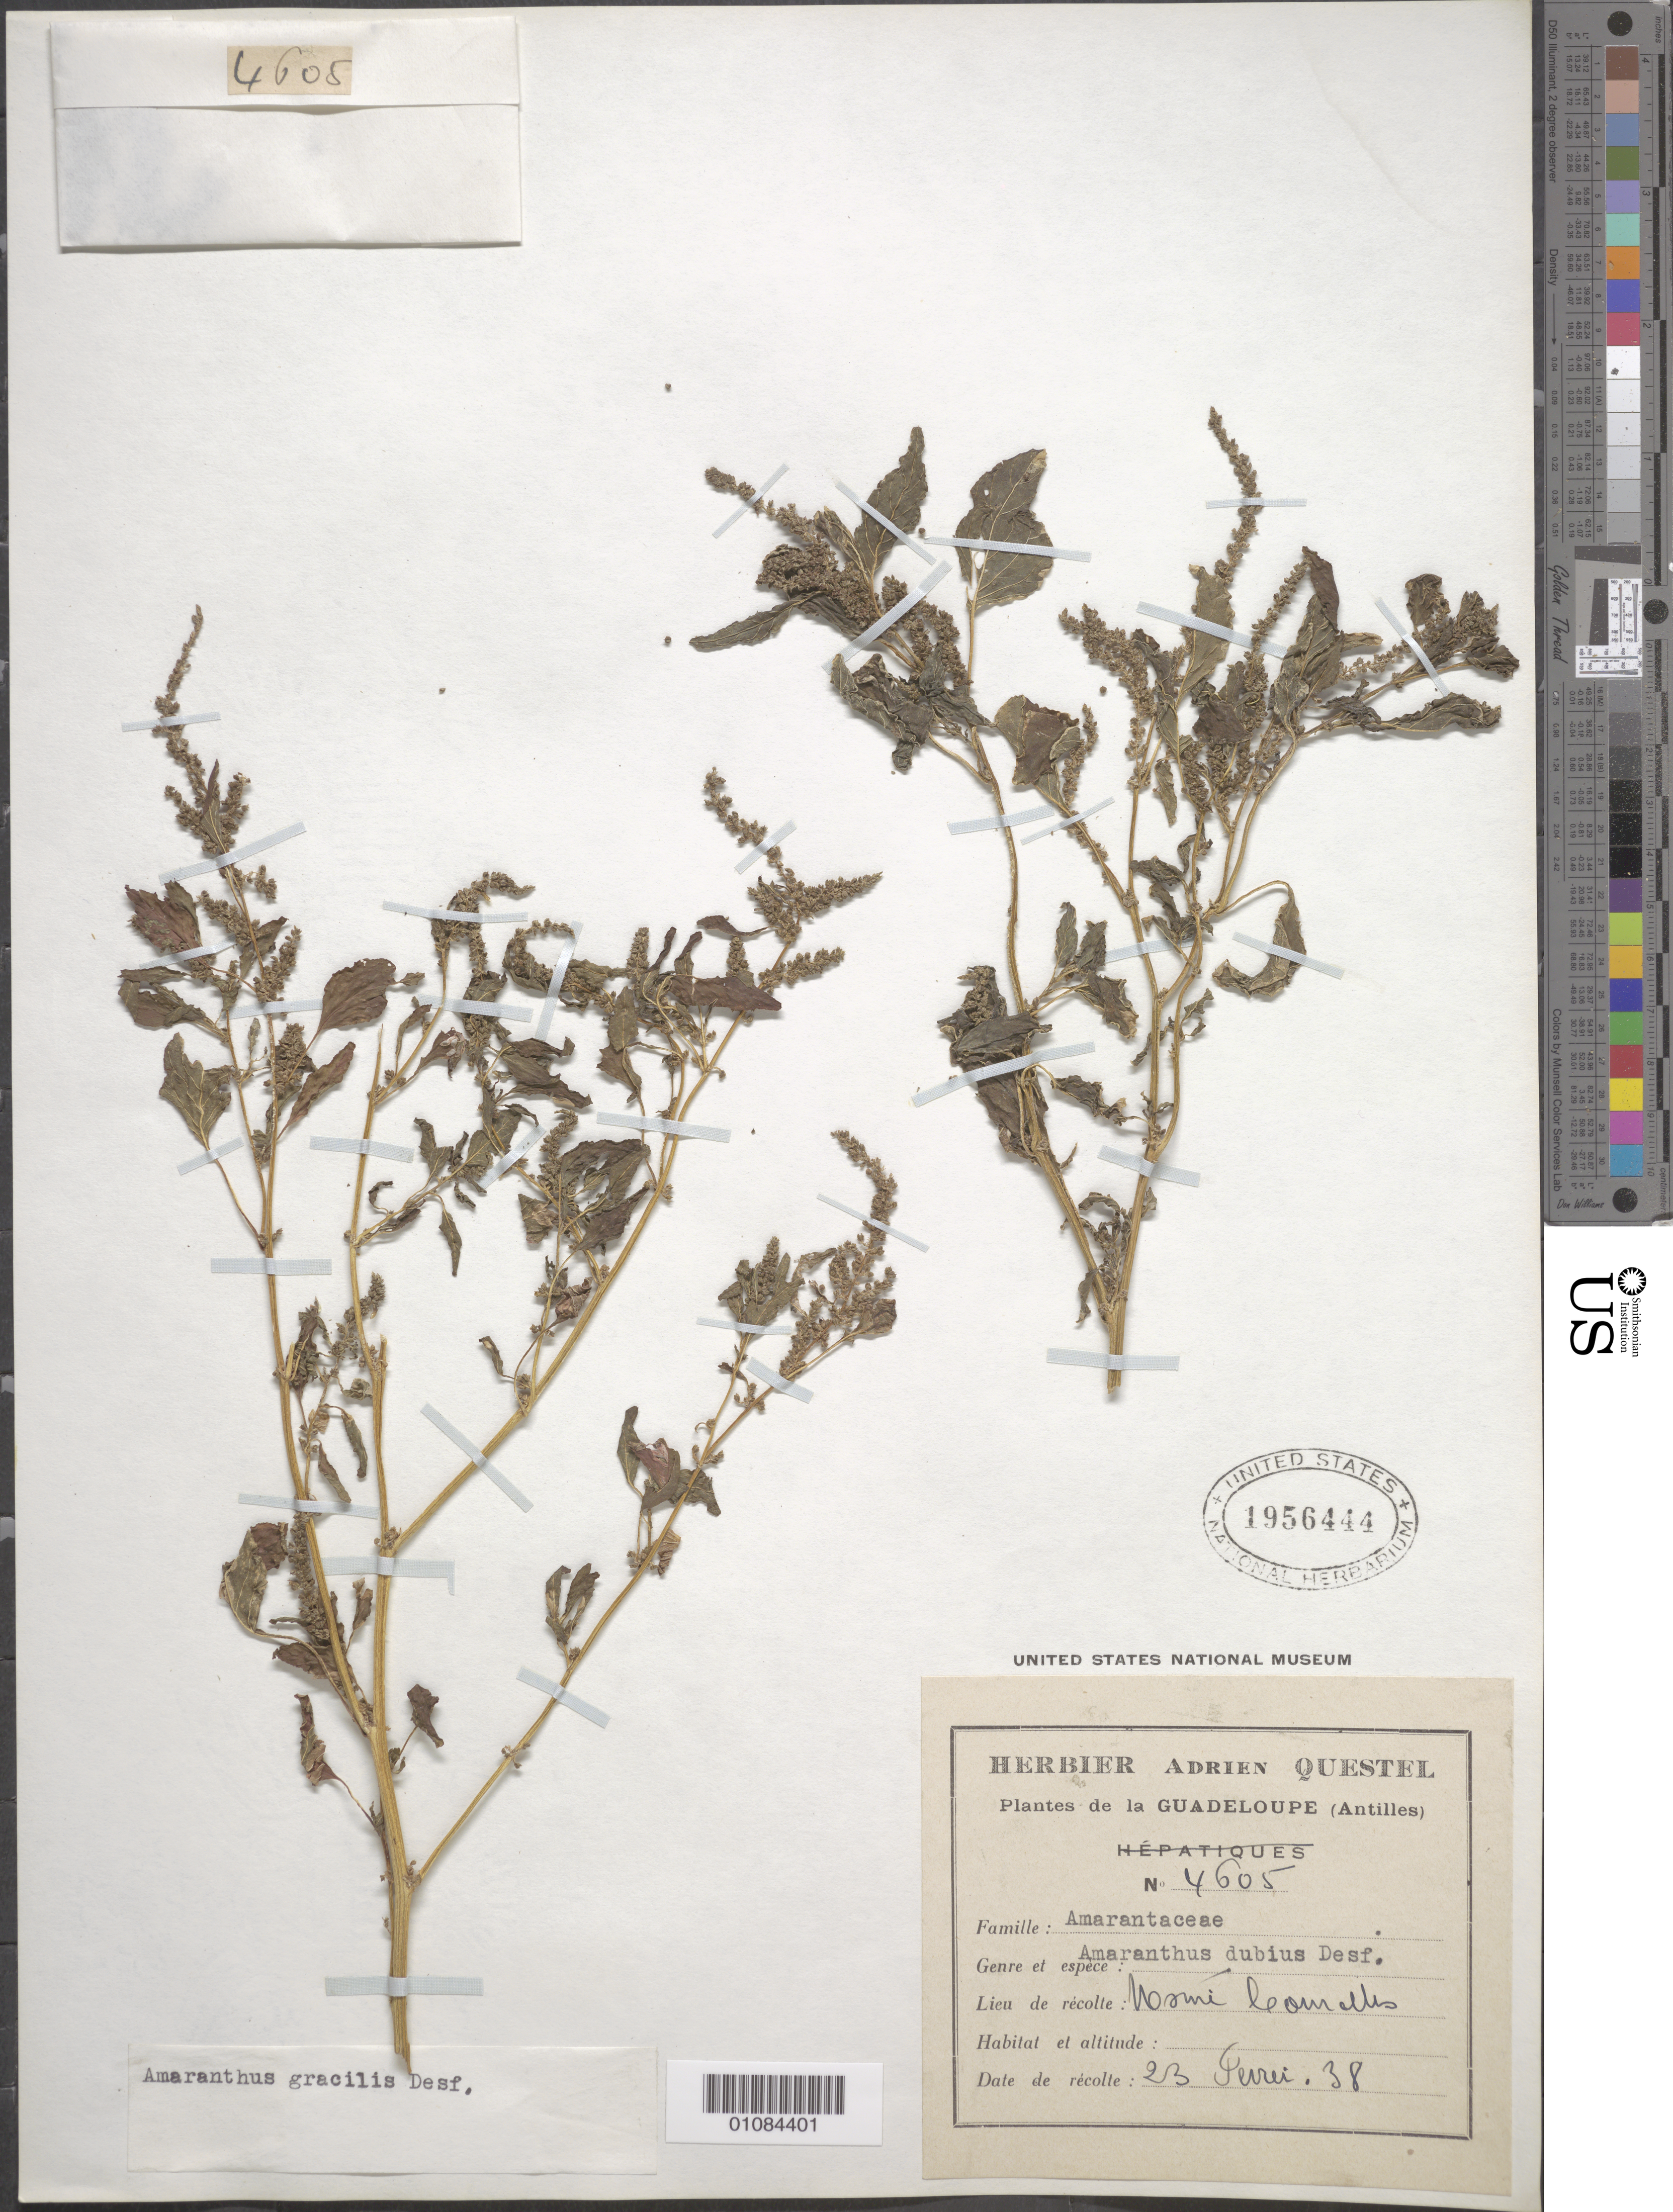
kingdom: Plantae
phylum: Tracheophyta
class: Magnoliopsida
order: Caryophyllales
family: Amaranthaceae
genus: Amaranthus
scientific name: Amaranthus dubius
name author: Mart. ex Thell.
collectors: A. Questel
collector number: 4605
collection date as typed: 23 Feb 1938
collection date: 1938-02-23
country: Guadeloupe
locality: Moourne Leourallis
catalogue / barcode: US 1956444